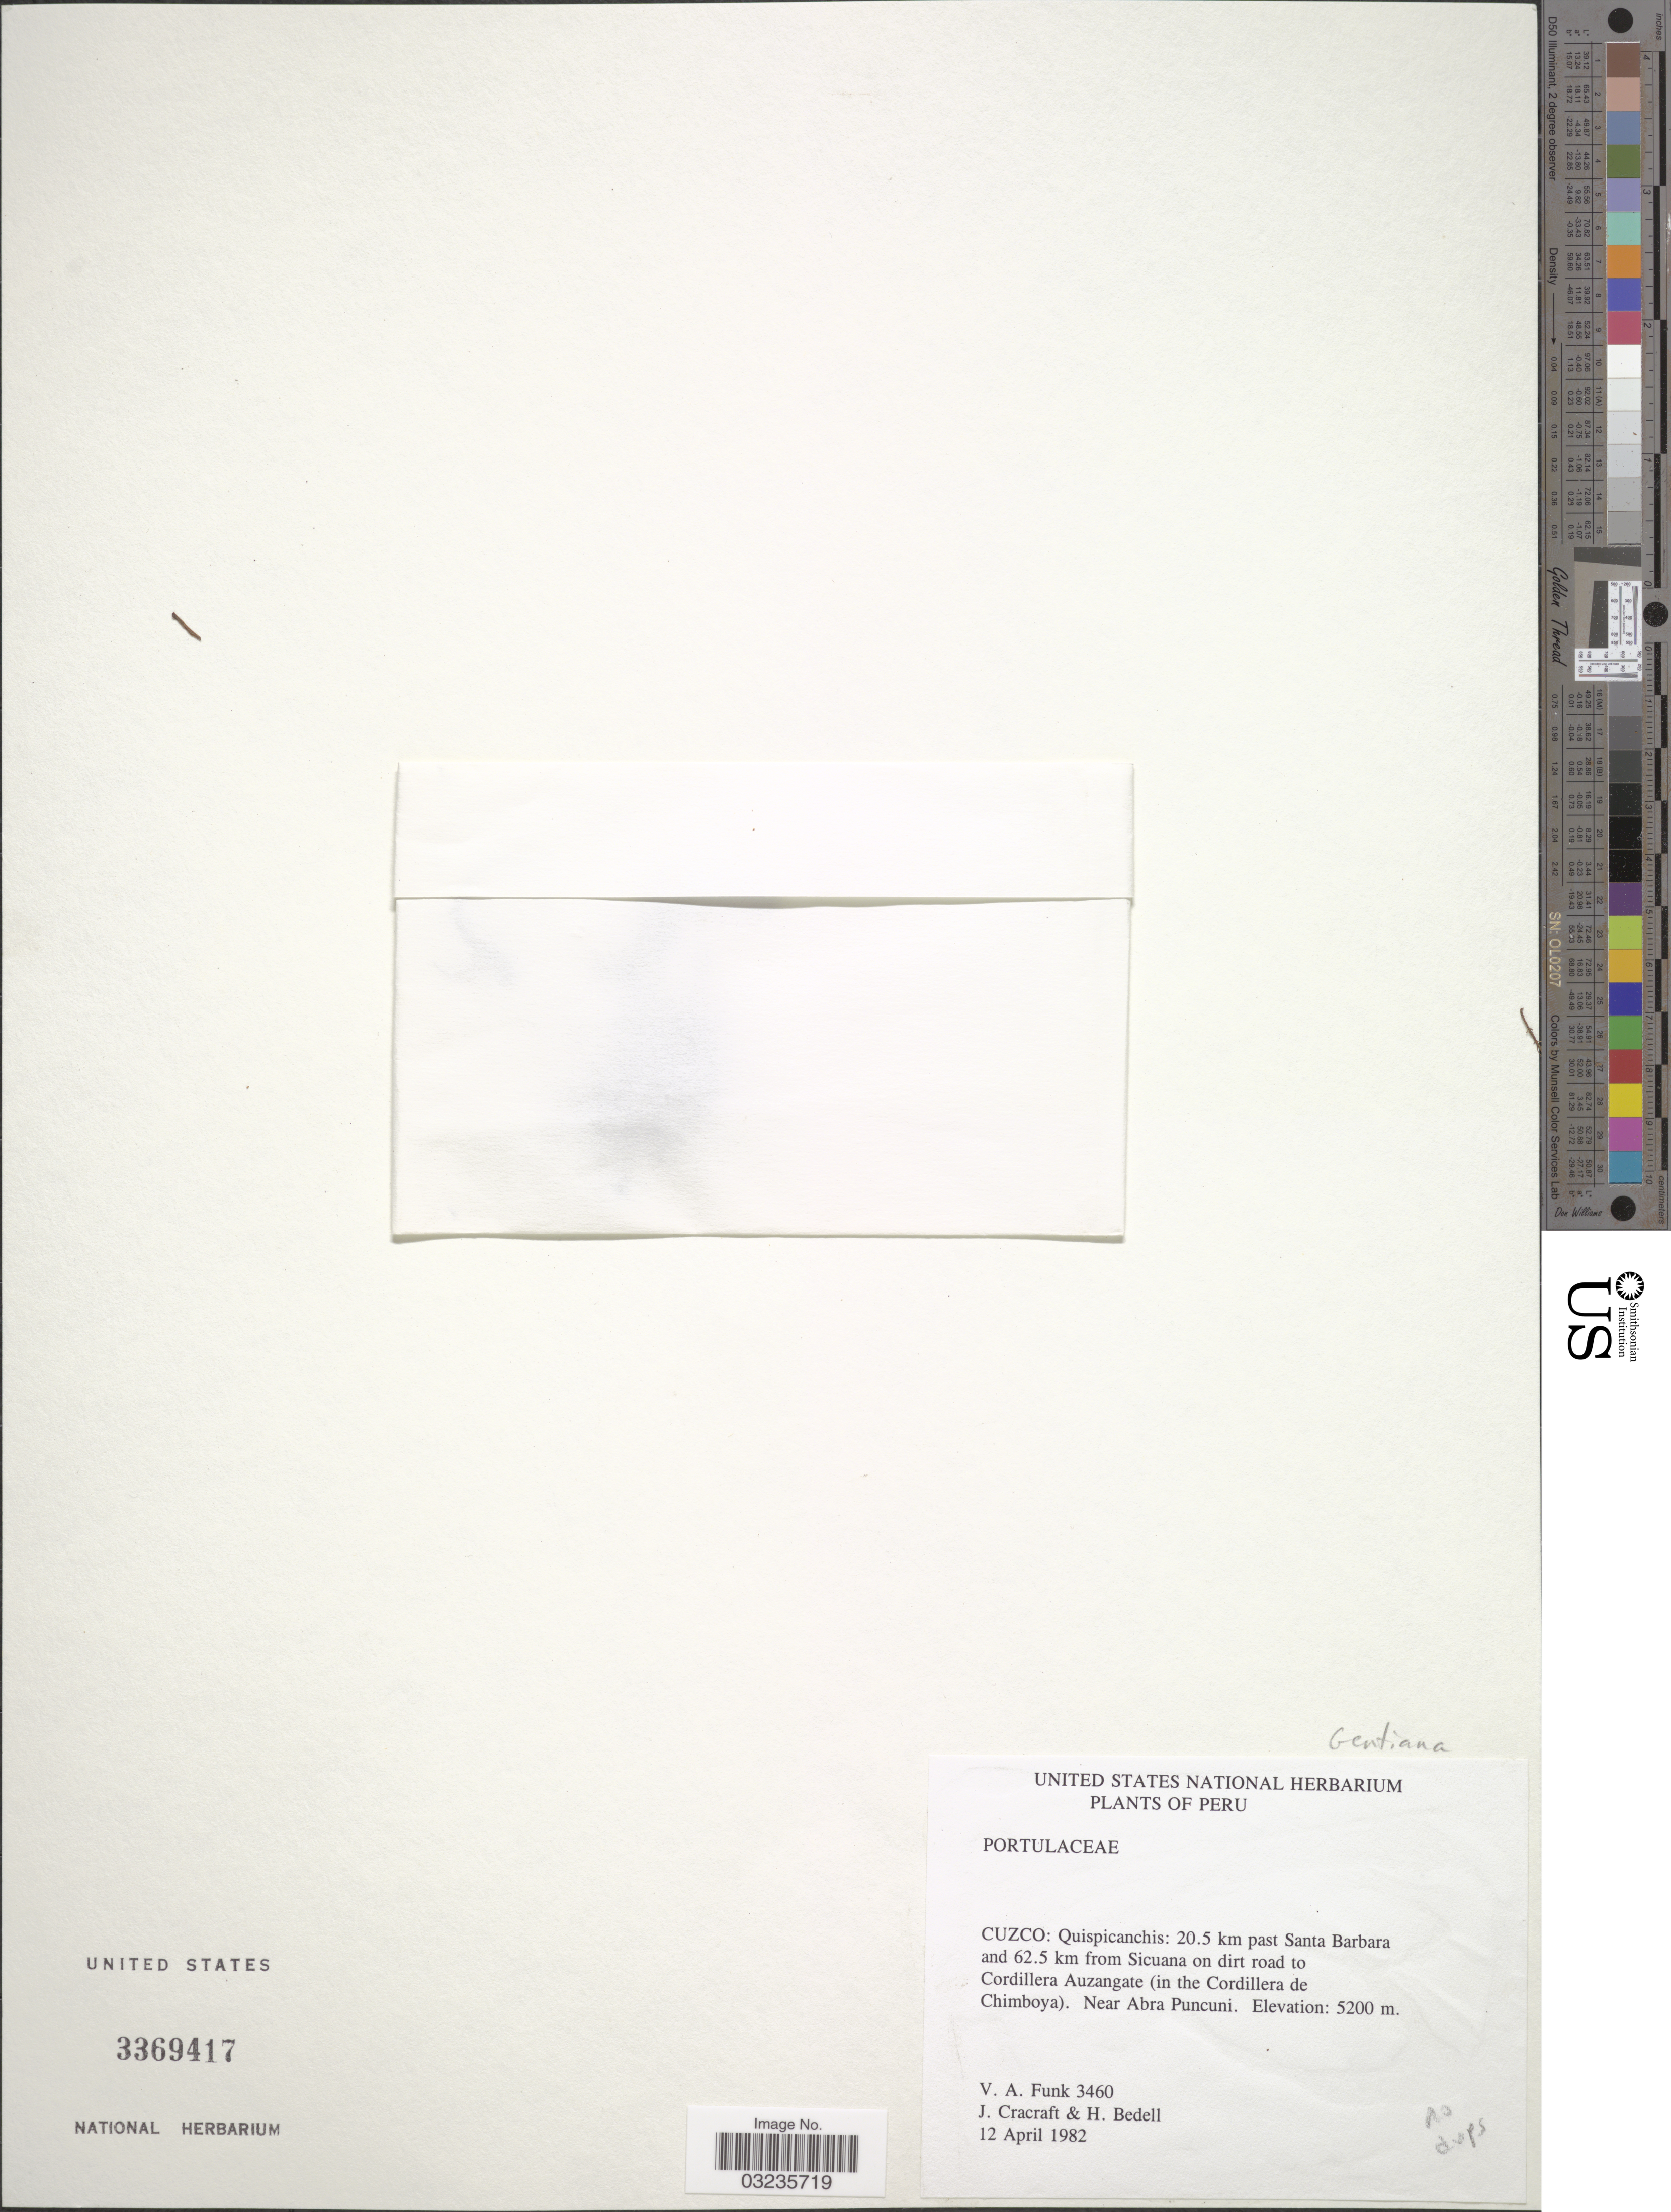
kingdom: Plantae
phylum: Tracheophyta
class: Magnoliopsida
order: Gentianales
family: Gentianaceae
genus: Gentiana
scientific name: Gentiana sp.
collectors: V. Funk, J. L. Cracraft & H. Bedell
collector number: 3460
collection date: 1982-04-12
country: Peru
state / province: Cusco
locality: Cuzco: Quipicanchois: 20.5 km past Santa Barbara and 62.5 km from Sicuana on dirt road to Cordillera Auzangate (in the Cordillera de Chimboya). Near Abra Puncuni.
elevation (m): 5200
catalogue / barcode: US 3369417